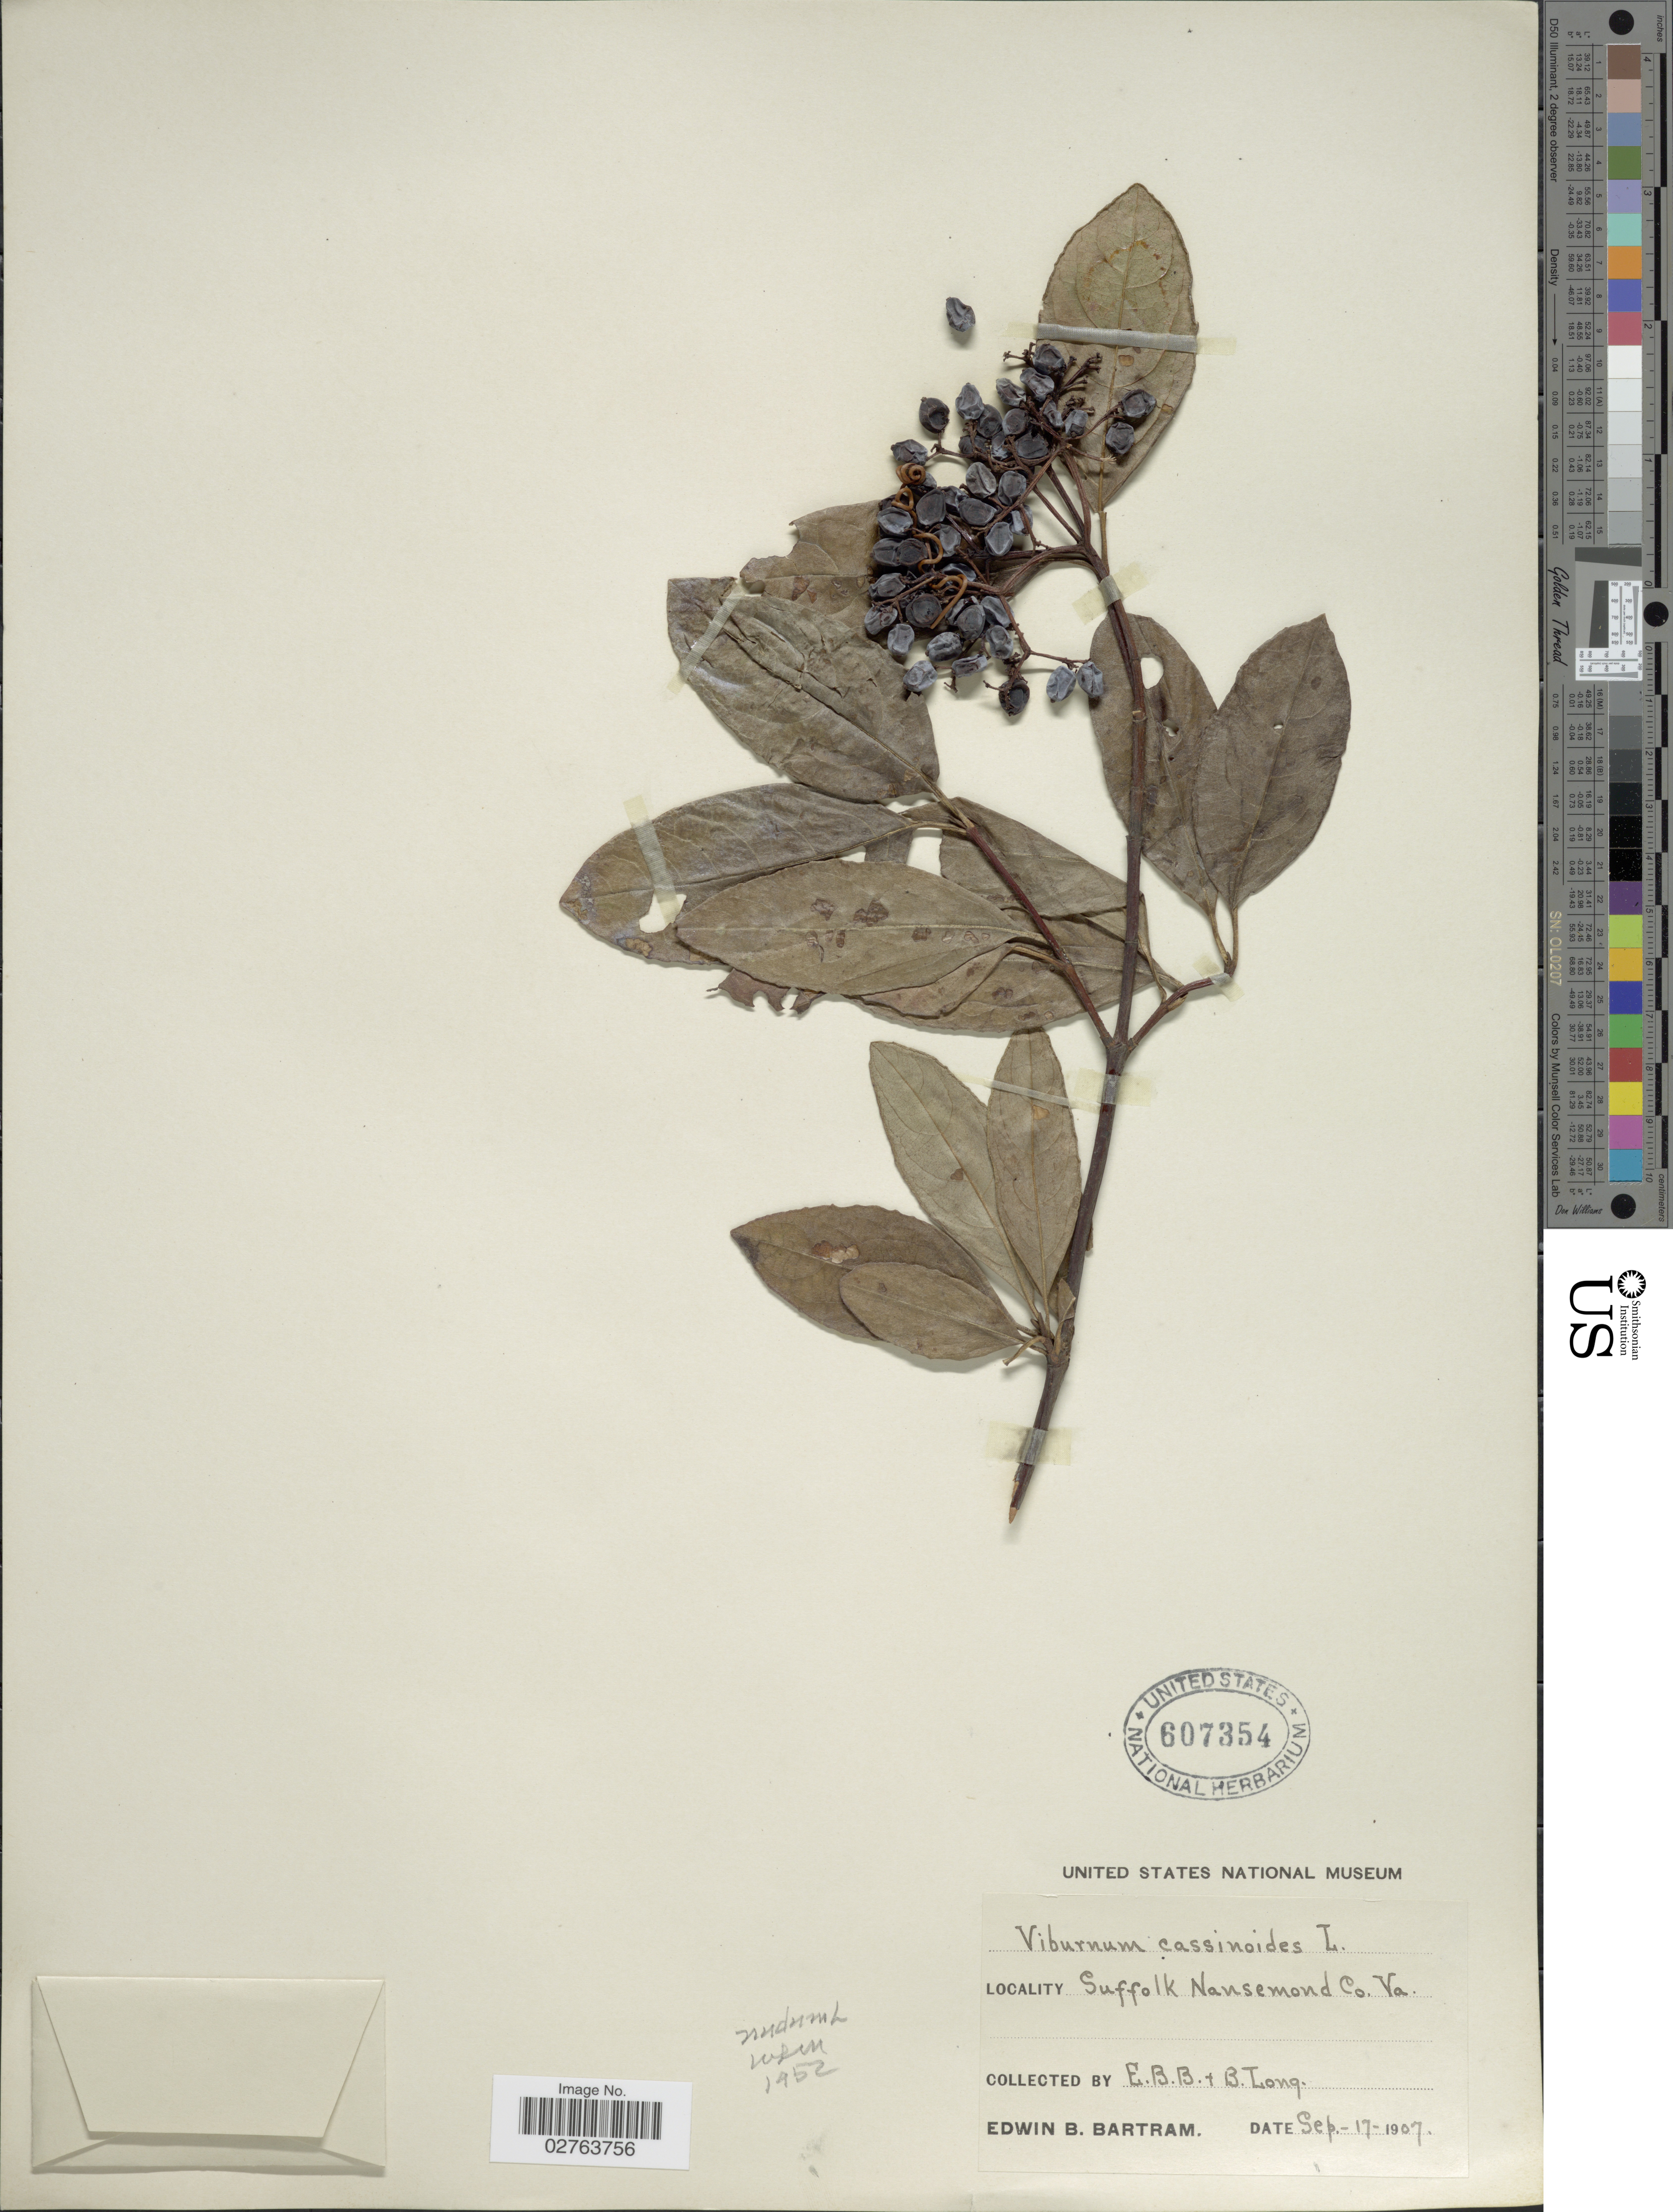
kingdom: Plantae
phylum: Tracheophyta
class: Magnoliopsida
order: Dipsacales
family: Viburnaceae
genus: Viburnum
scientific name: Viburnum nudum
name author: L.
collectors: E. B. Bartram & B. Long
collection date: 1907-09-17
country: United States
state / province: Virginia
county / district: City of Suffolk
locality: Suffolk Nansemond (=historic county name) Co.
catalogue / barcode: US 607354